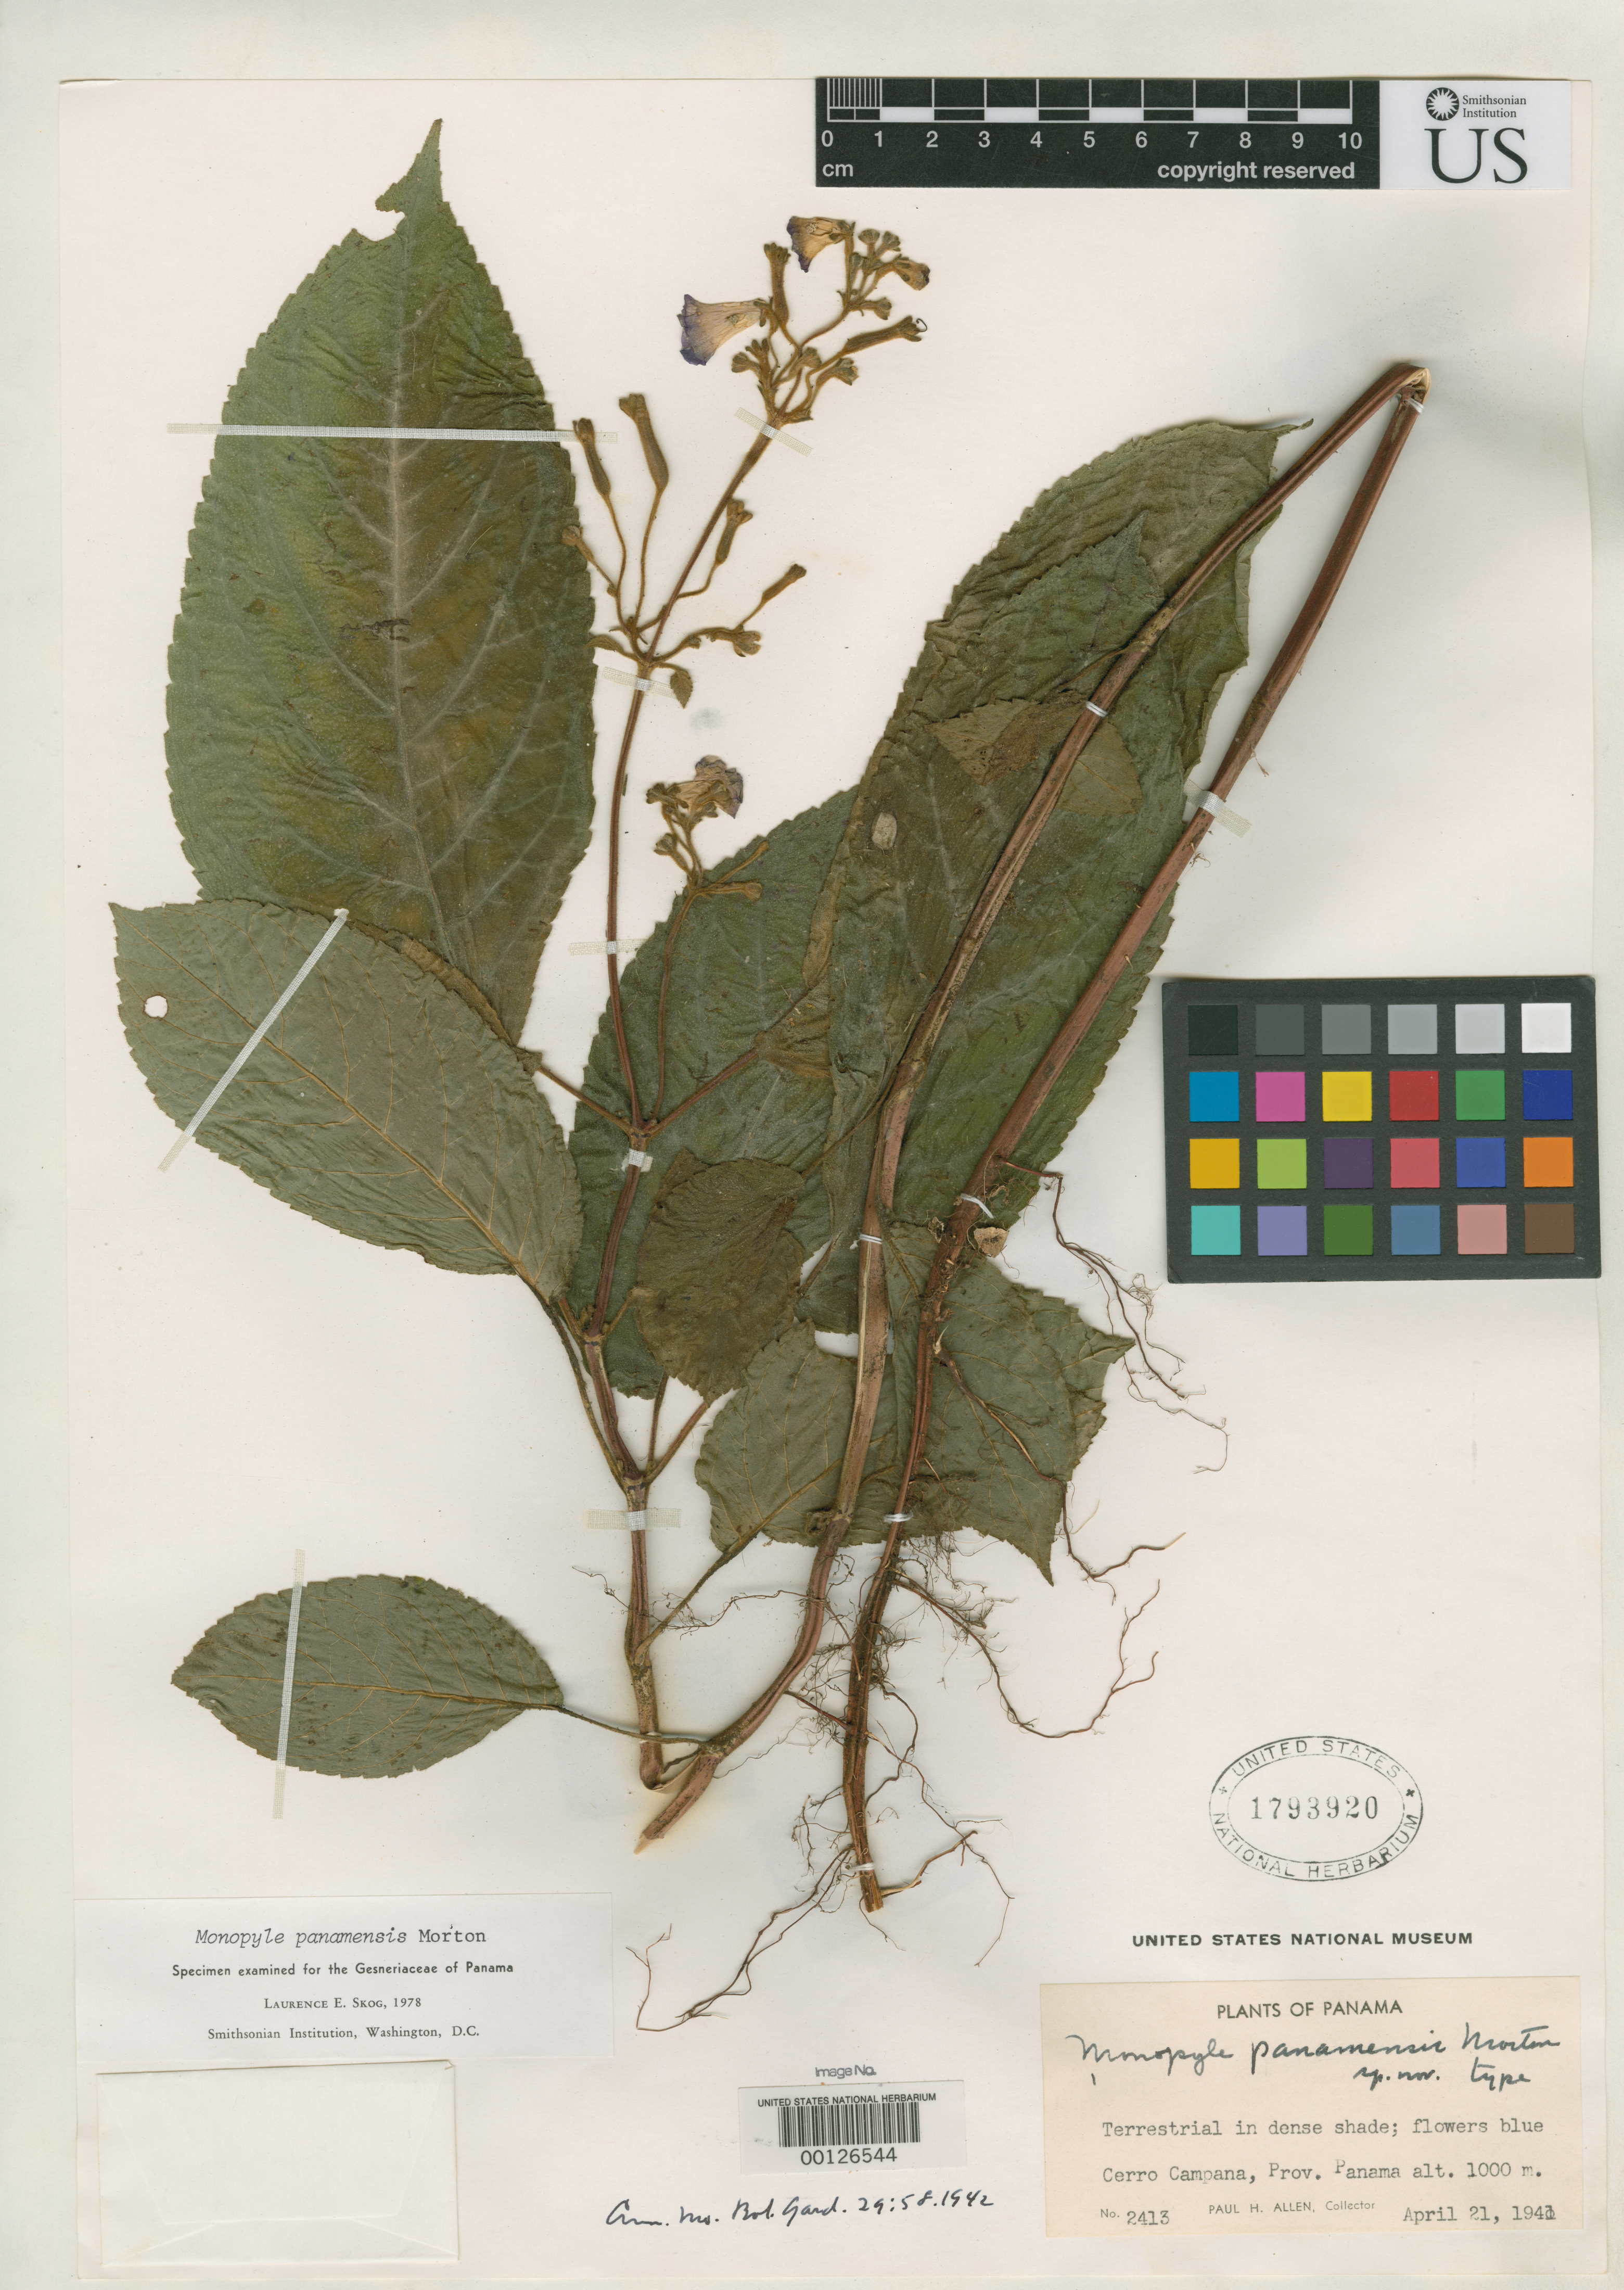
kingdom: Plantae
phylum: Tracheophyta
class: Magnoliopsida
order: Lamiales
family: Gesneriaceae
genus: Monopyle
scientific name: Monopyle panamensis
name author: C.V. Morton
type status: Holotype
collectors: P. H. Allen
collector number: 2413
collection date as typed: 21 Apr 1941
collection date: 1941-04-21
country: Panama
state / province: Panamá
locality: Cerro Campana.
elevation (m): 1000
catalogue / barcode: US 1793920